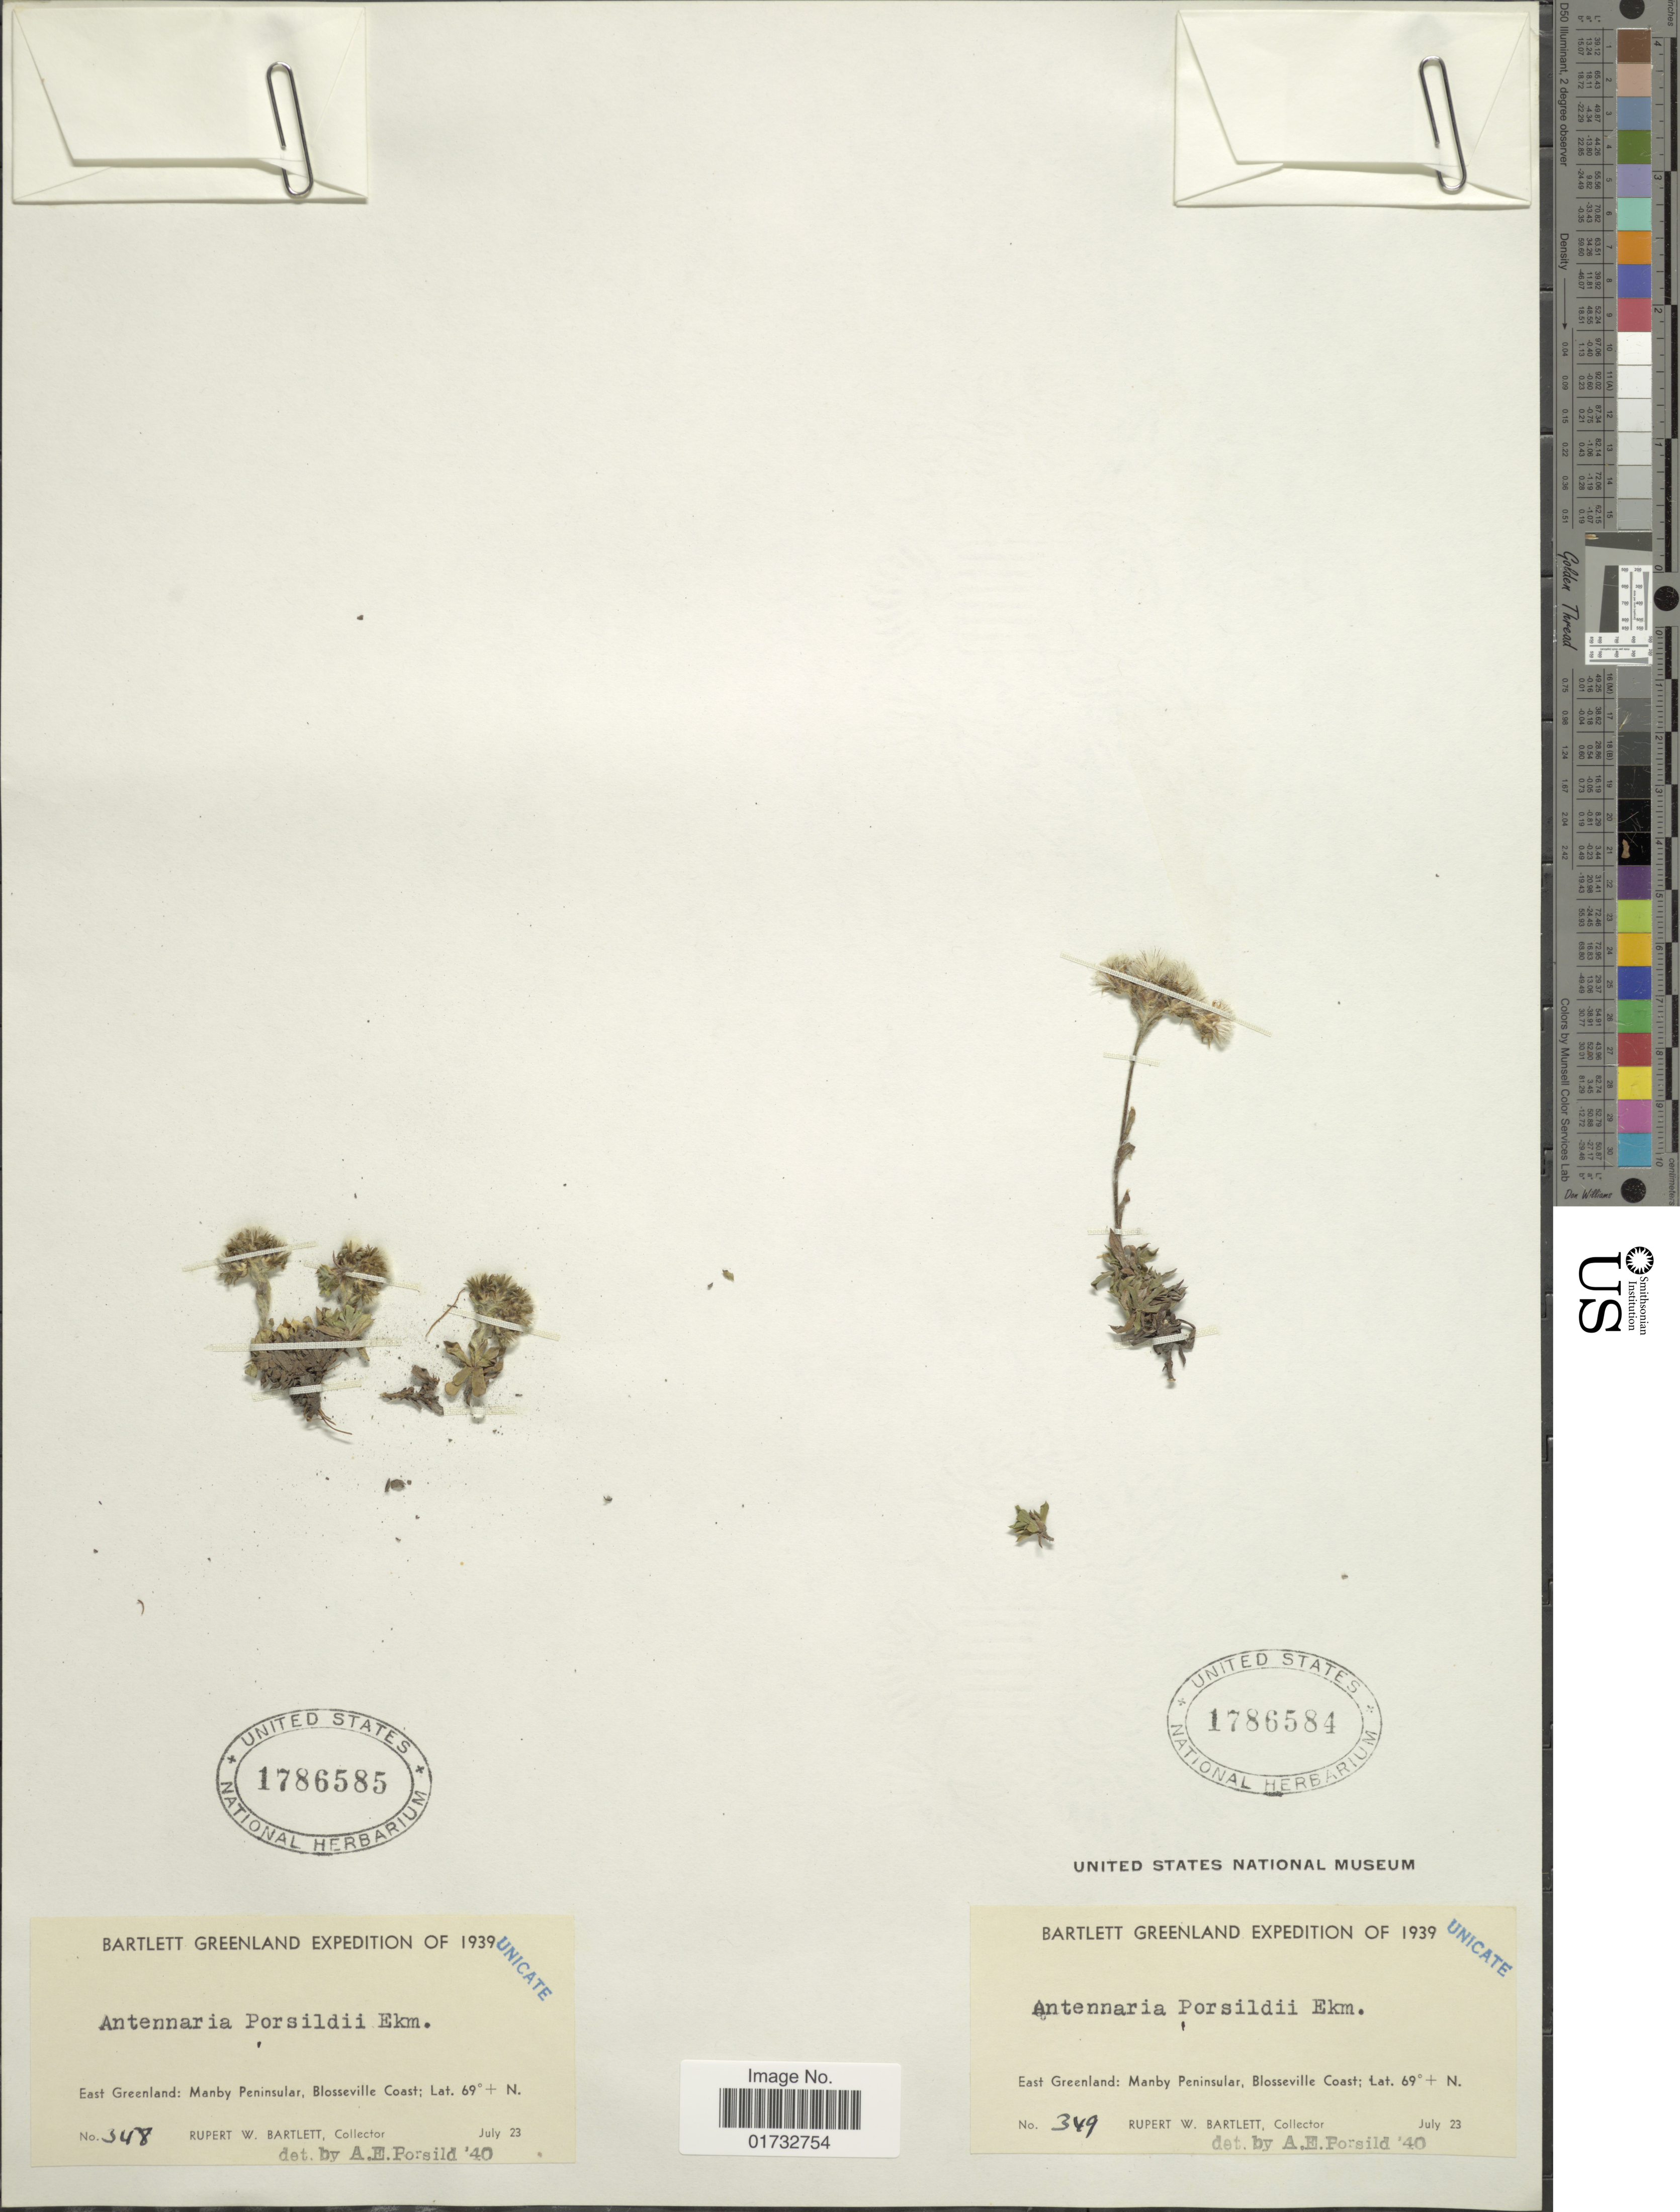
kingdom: Plantae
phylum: Tracheophyta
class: Magnoliopsida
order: Asterales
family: Asteraceae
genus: Antennaria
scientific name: Antennaria porsildii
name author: E. Ekman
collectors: R. W. Bartlett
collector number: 349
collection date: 1939-07-23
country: Greenland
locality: East Greenland: Manby Peninsular, Blosseville Coast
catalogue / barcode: US 1786584